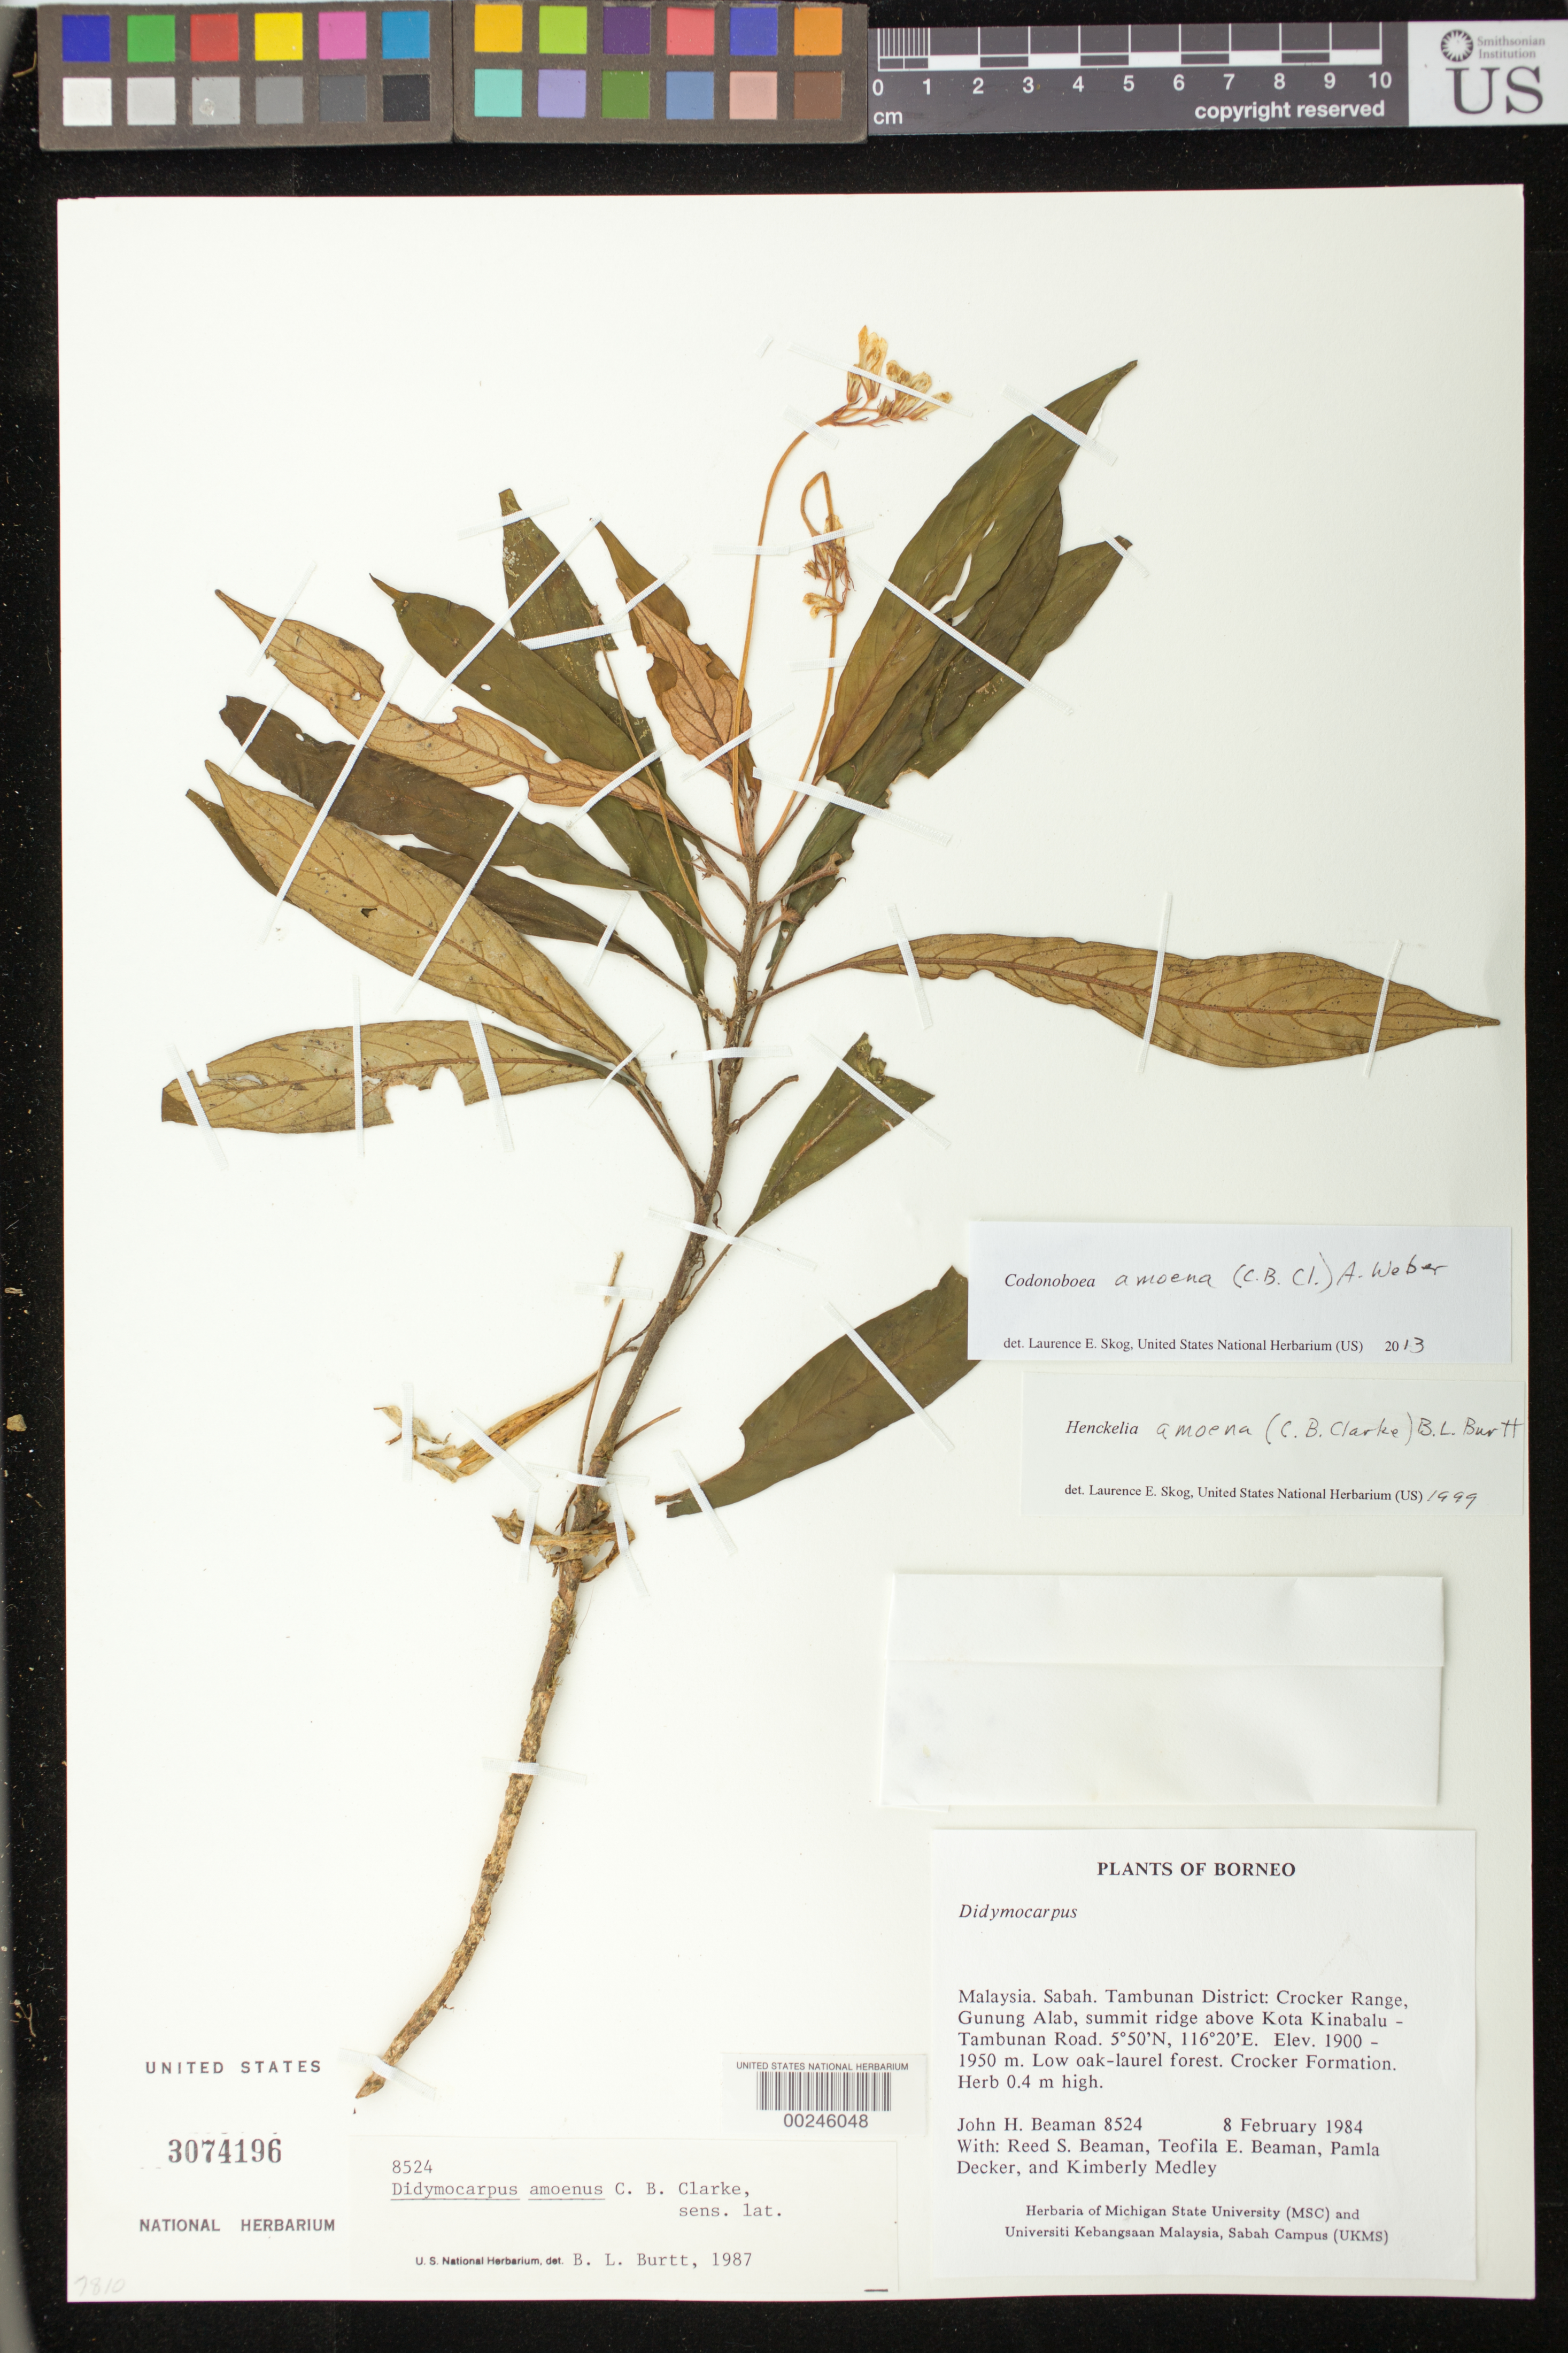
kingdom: Plantae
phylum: Tracheophyta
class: Magnoliopsida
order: Lamiales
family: Gesneriaceae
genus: Codonoboea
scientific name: Codonoboea amoena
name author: (C.B. Clarke) A. Weber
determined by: Skog, Laurence E.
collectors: J. H. Beaman, R. S. Beaman, T. E. Beaman, P. Decker & K. Medley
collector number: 8524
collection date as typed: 08 Feb 1984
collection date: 1984-02-08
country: Malaysia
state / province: Sabah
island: Borneo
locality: Tambunan dist, crocker range, gunung alab, summit ridge above kota kinabalu - tambunan road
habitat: Low oak-laurel forest, crocker formation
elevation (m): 1900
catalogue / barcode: US 3074196